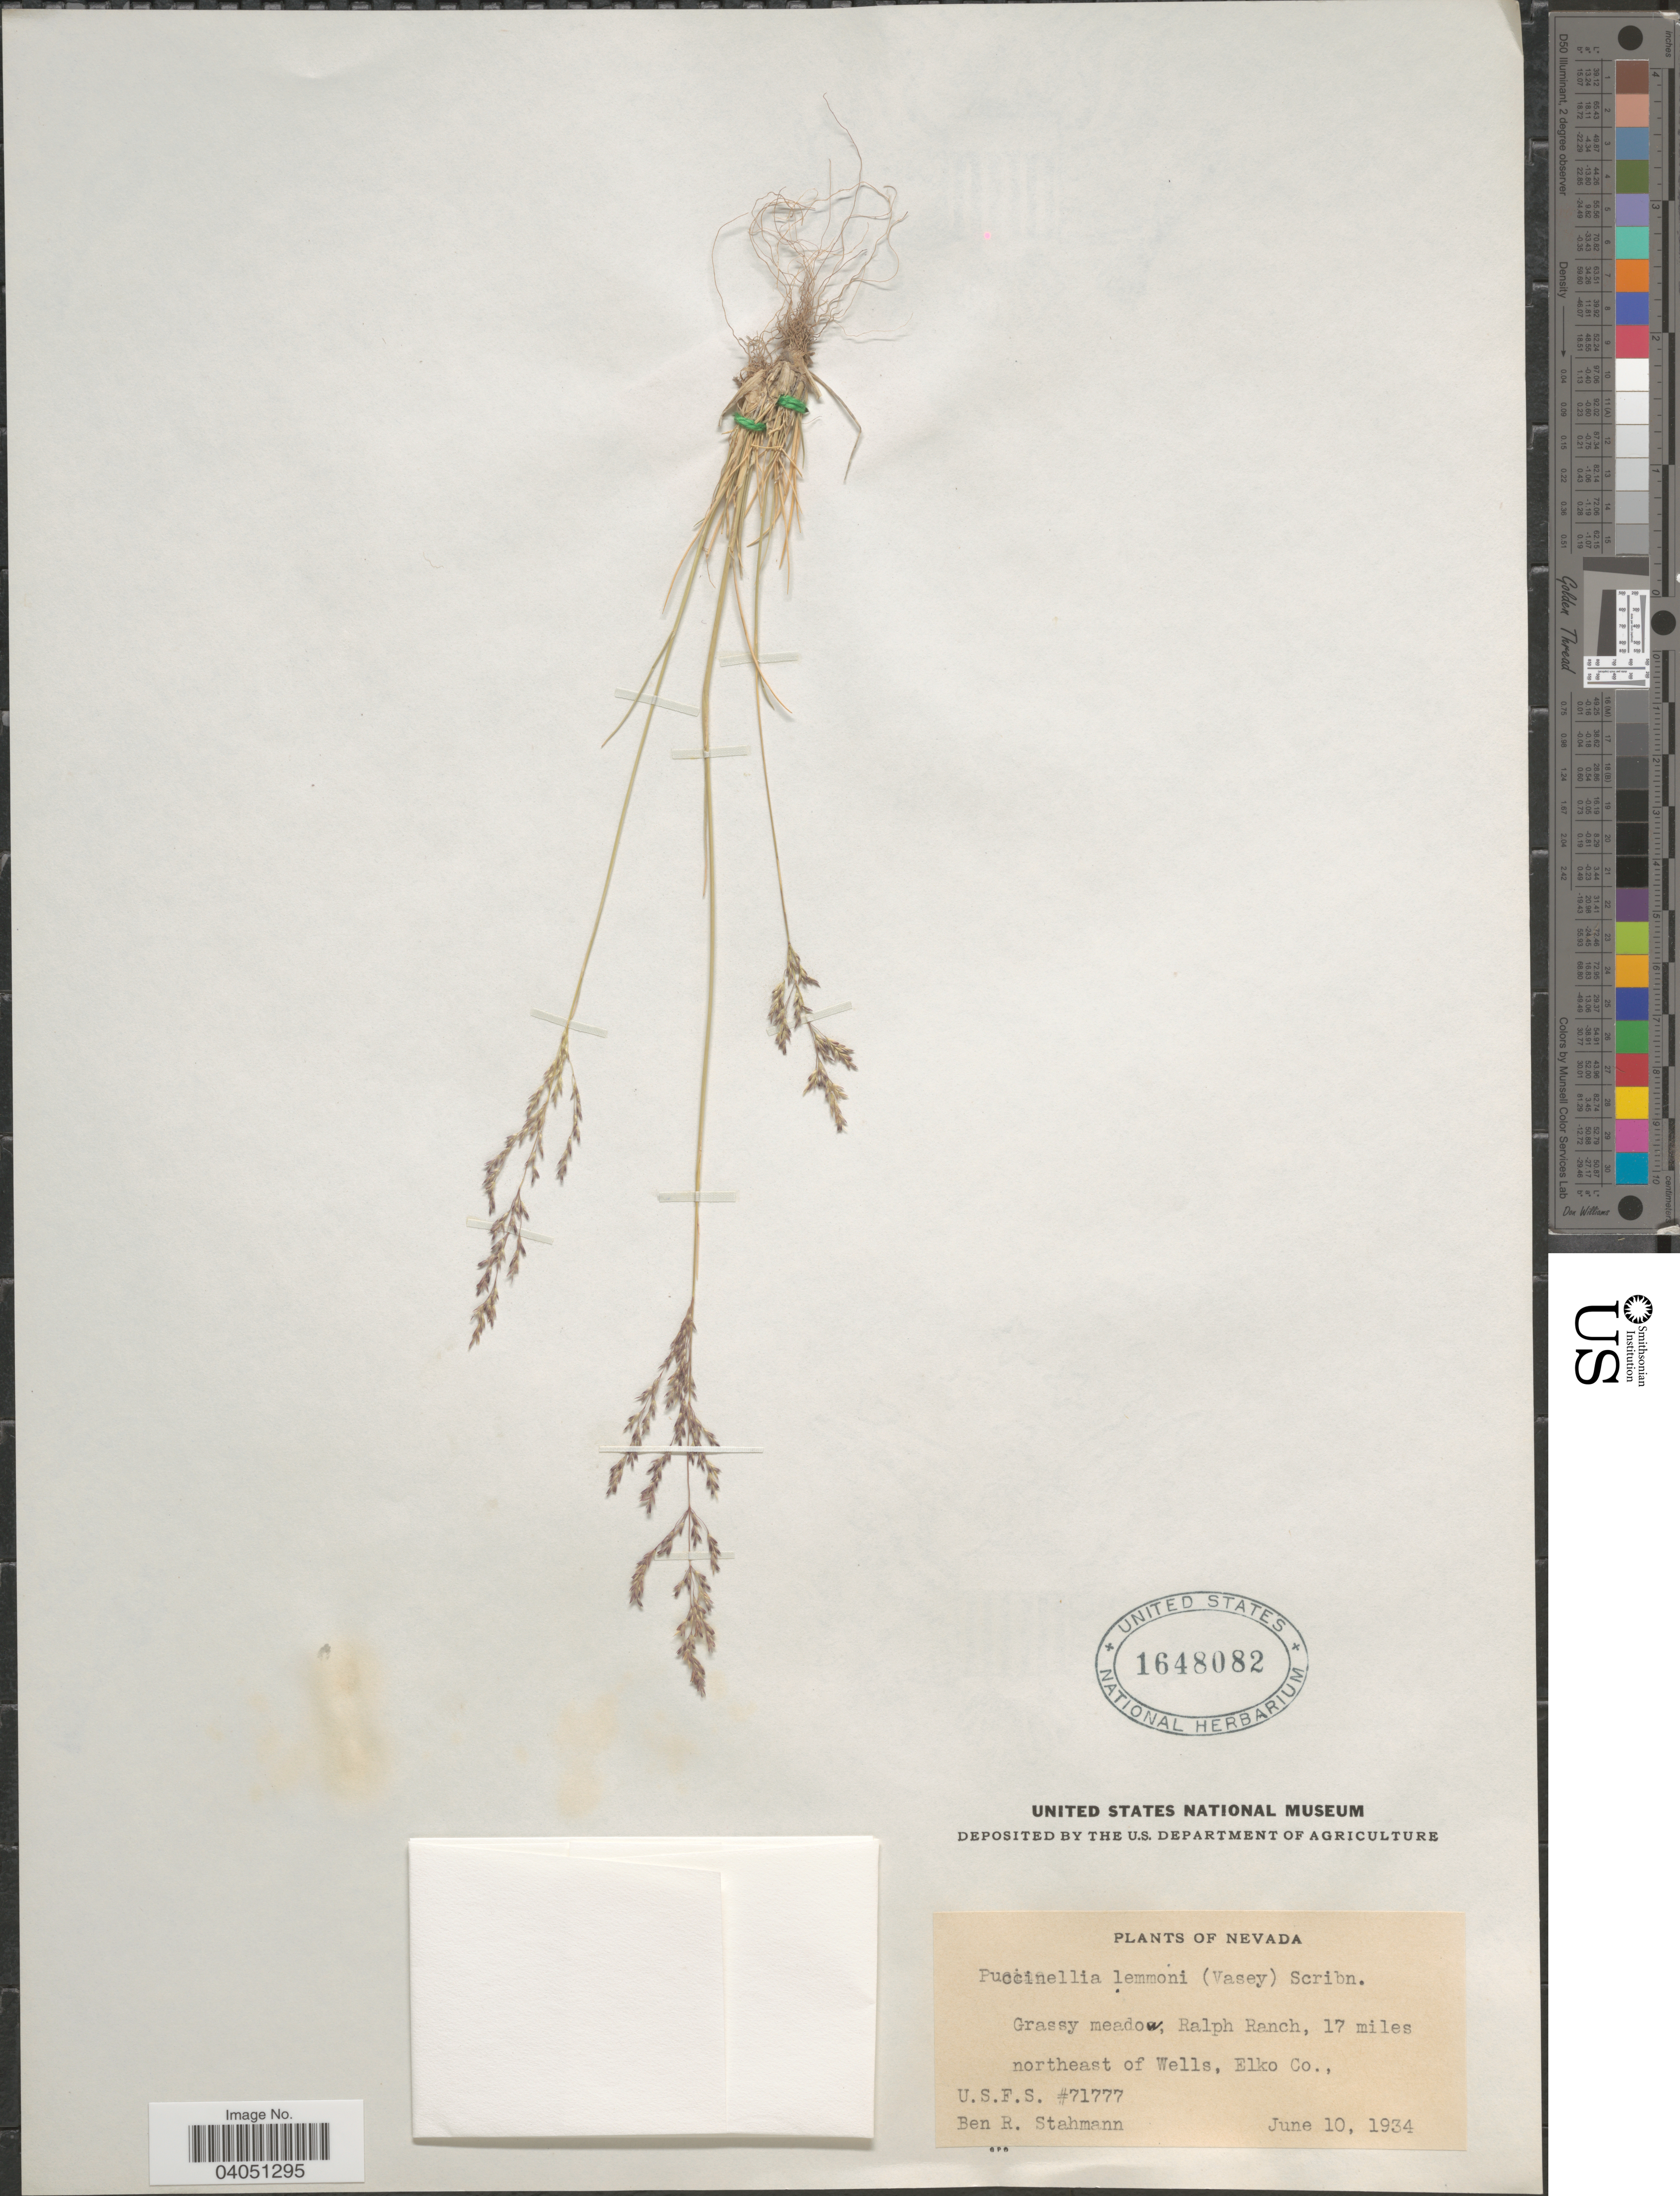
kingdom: Plantae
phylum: Tracheophyta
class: Liliopsida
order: Poales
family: Poaceae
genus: Puccinellia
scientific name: Puccinellia lemmonii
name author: (Vasey) Scribn.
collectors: B. Stahmann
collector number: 71777?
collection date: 1934-06-10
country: United States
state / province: Nevada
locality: Grassy meadow, Ralph Ranch, 17 miles northeast of Wells, Elko Co.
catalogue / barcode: US 1648082